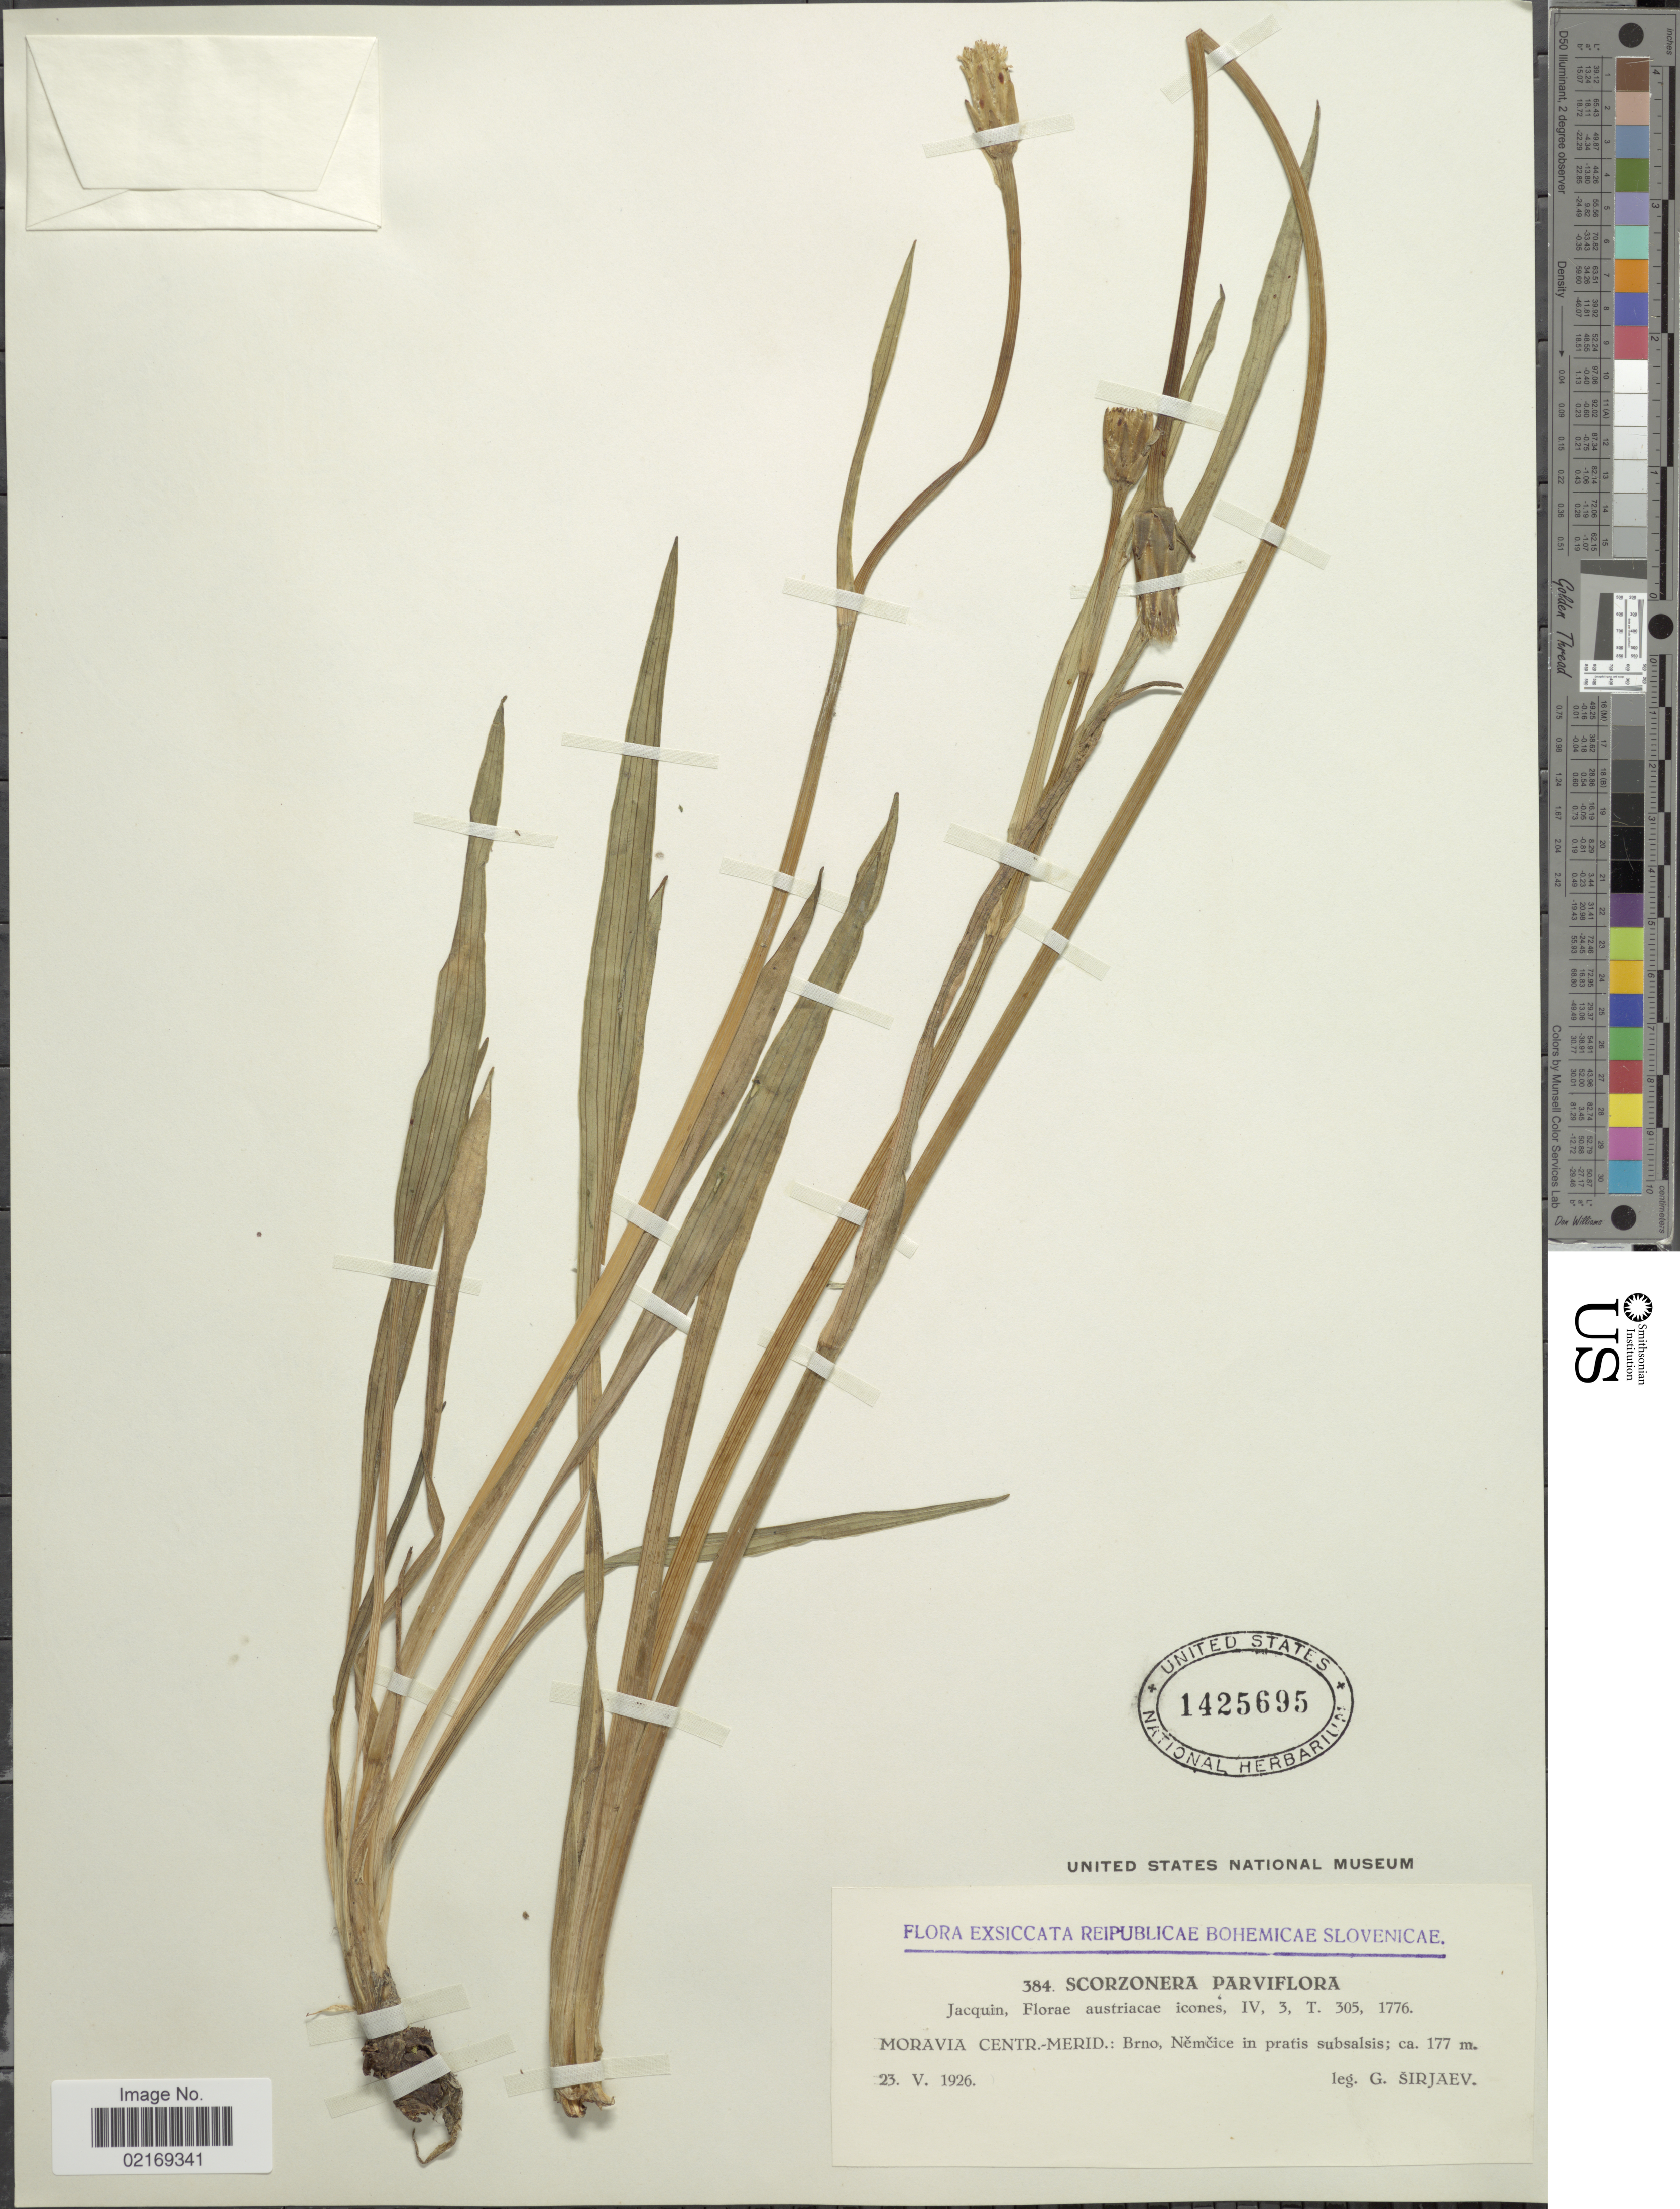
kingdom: Plantae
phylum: Tracheophyta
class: Magnoliopsida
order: Asterales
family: Asteraceae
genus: Scorzonera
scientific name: Scorzonera parviflora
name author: Jacq.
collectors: G. Širjaev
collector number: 384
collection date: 1926-05-23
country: Czechia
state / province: Moravian-Silesian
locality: Reipublicae Bohemicae Slovenicae, Jacquin, flora austriacae icones, Moravia Centr.-Merid.: Brno, Nemcice in pratis subsalsis. [interpreted]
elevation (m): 177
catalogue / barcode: US 1425695